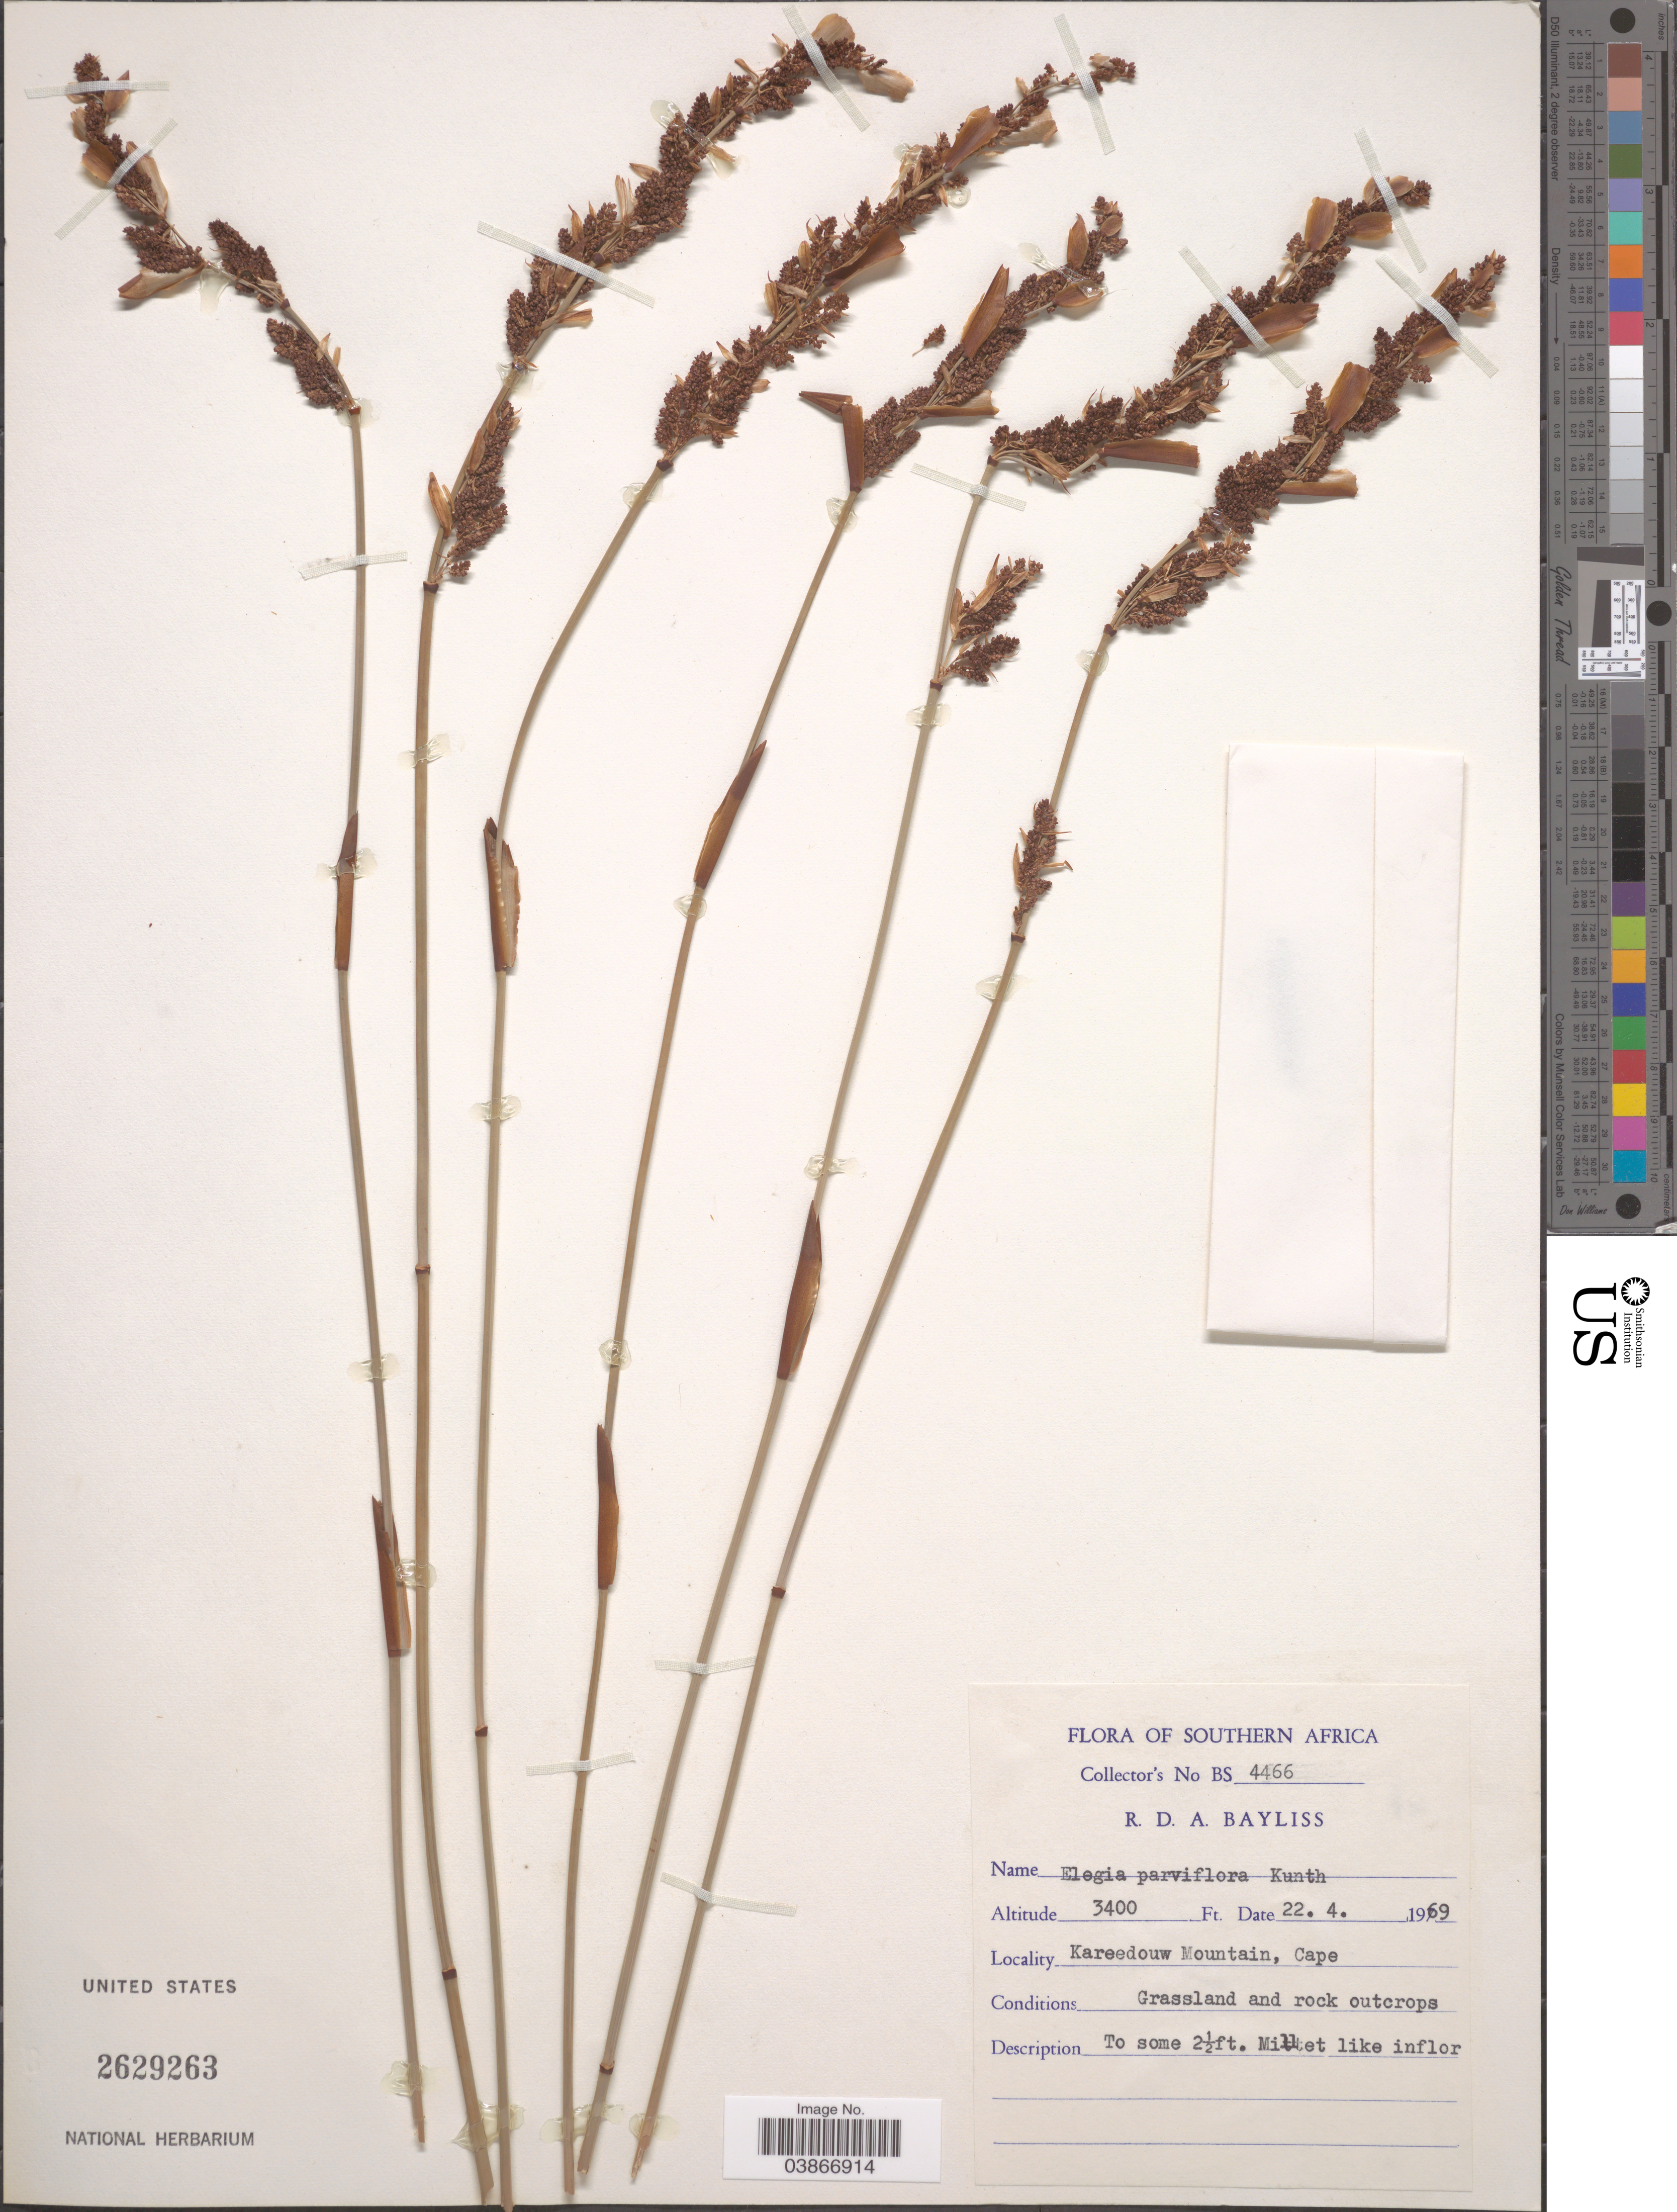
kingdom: Plantae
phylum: Tracheophyta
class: Liliopsida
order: Poales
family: Restionaceae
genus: Elegia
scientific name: Elegia parviflora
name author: (Thunb.) Kunth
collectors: R. Bayliss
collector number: BS4466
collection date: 1969-04-22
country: South Africa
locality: Southern Africa. Kareedouw Mountain, Cape.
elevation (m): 1036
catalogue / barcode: US 2629263